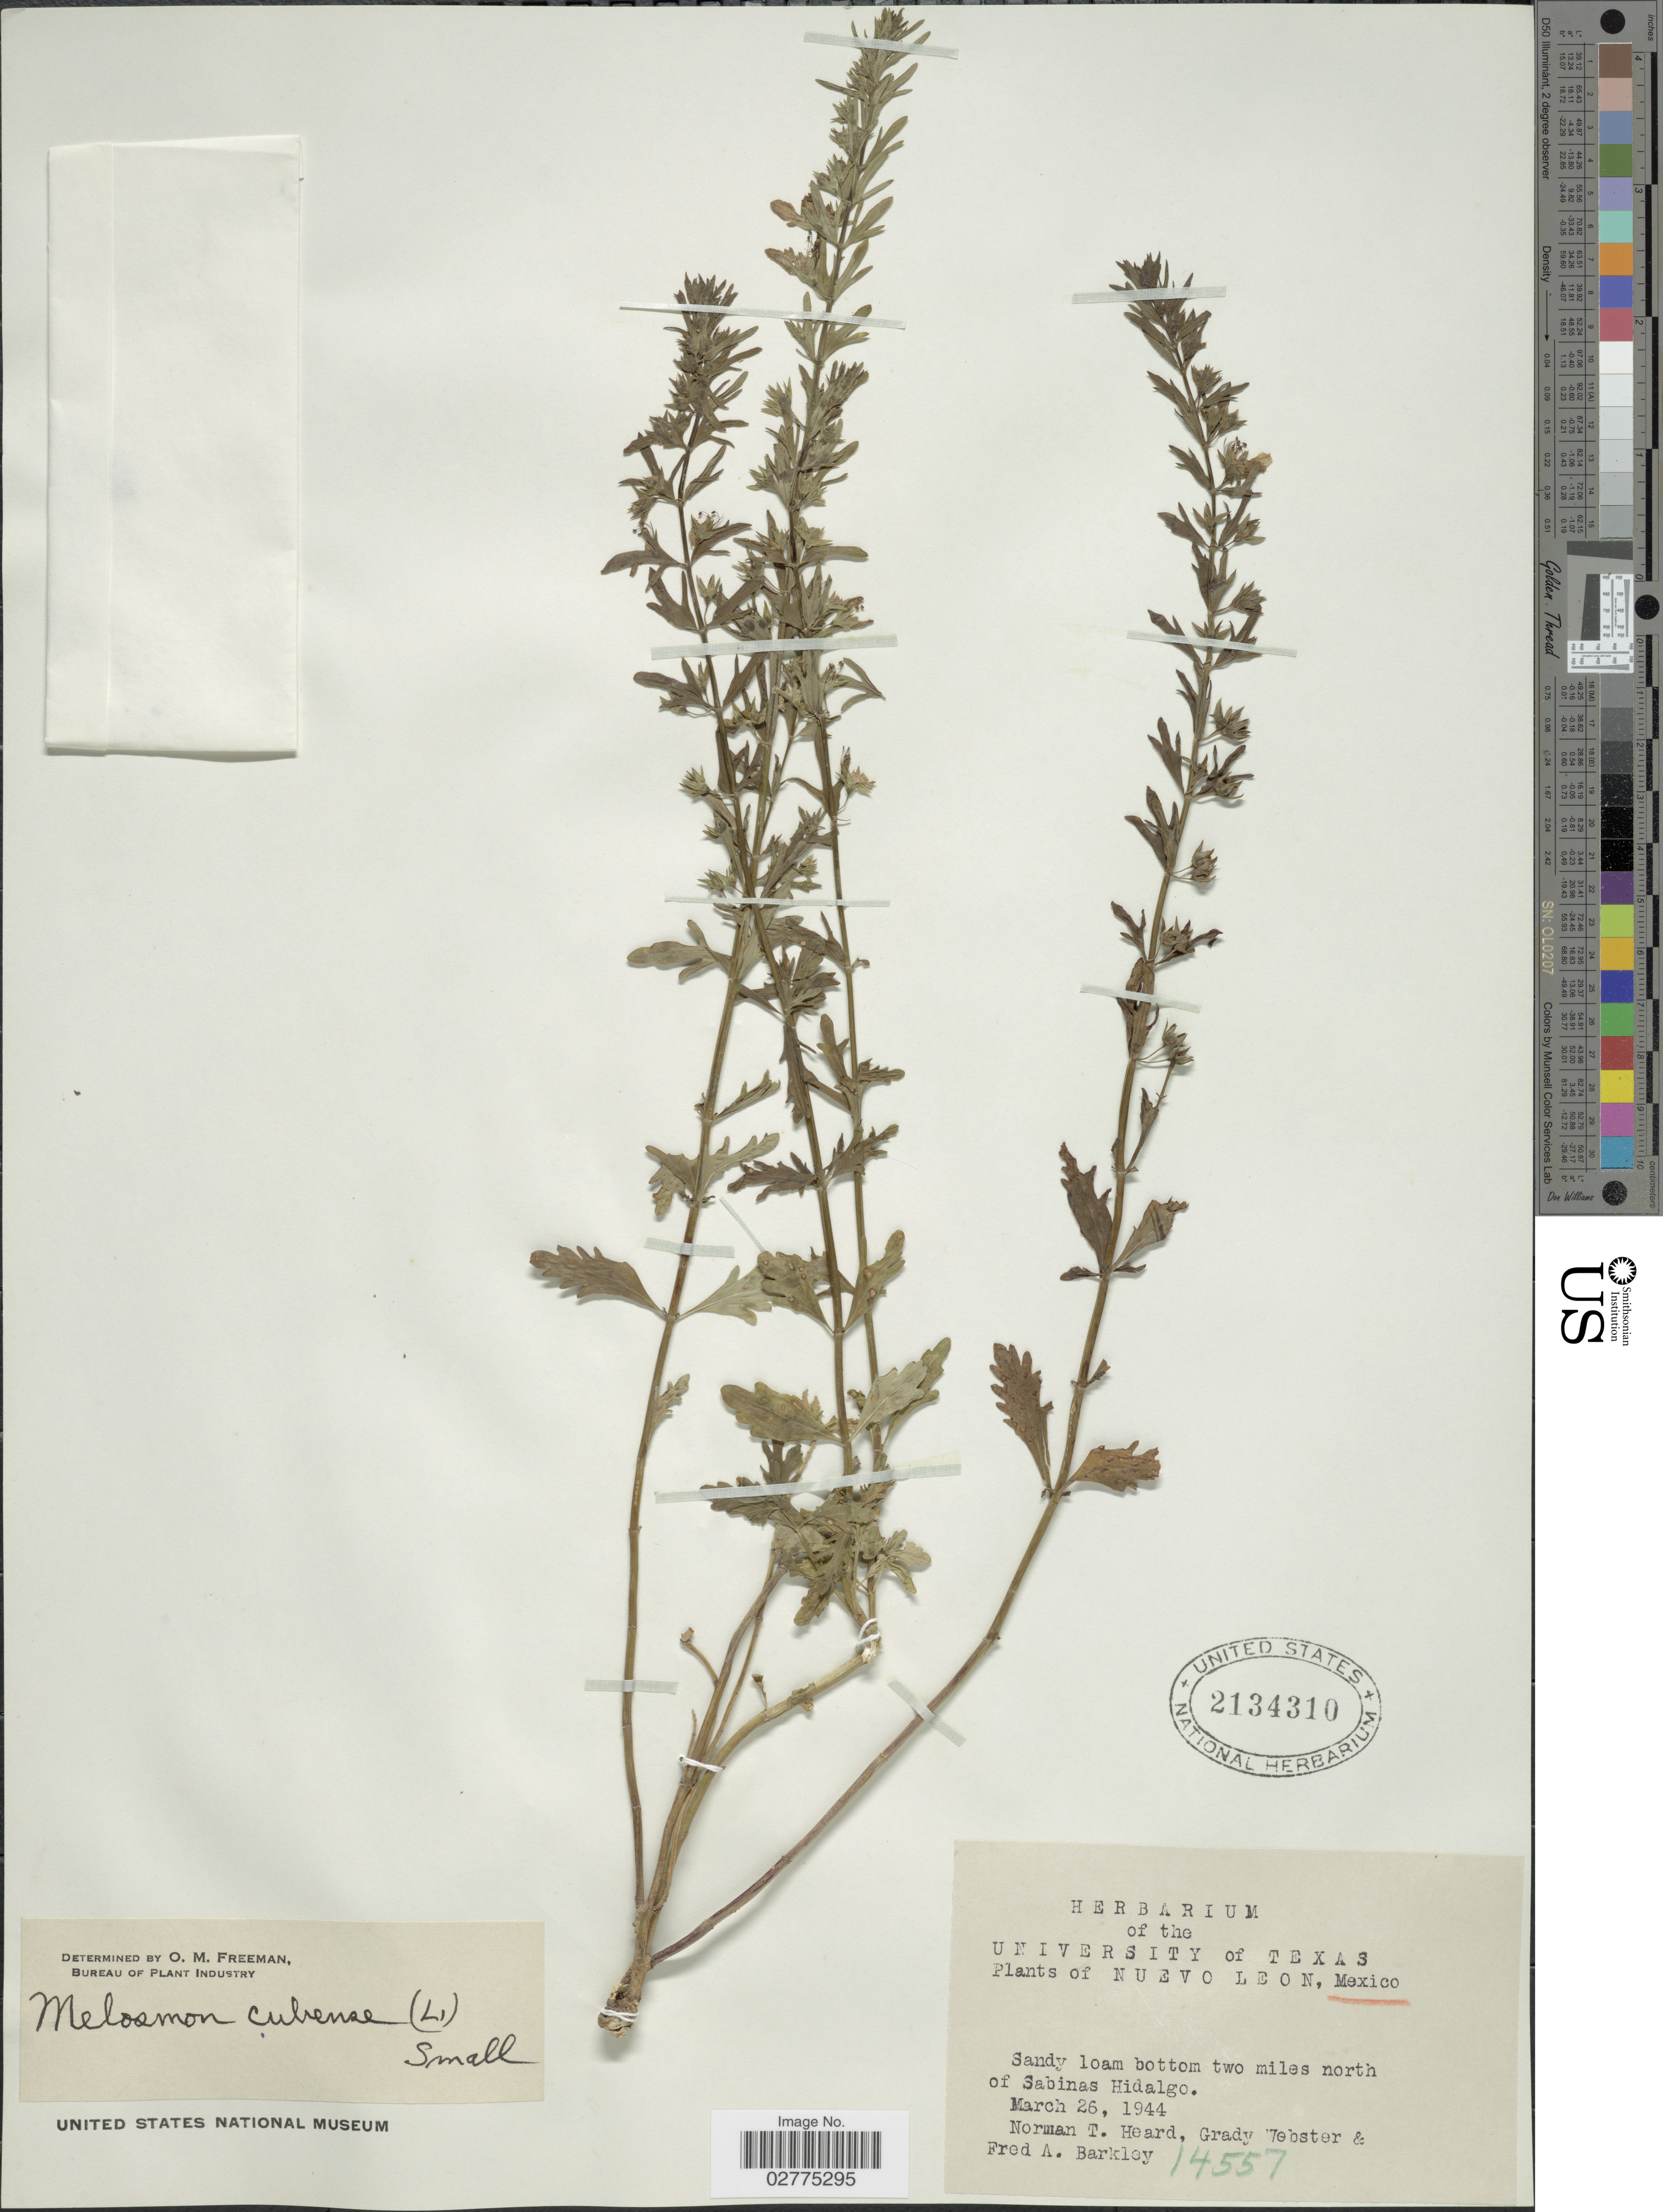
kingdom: Plantae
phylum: Tracheophyta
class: Magnoliopsida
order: Lamiales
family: Lamiaceae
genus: Teucrium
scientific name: Teucrium cubense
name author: Jacq.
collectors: N. Heard, G. L. Webster & F. A. Barkley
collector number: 14557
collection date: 1944-03-26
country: Mexico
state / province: Nuevo León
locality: Sandy loam bottom two miles north of Sabinas Hidalgo.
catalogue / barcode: US 2134310